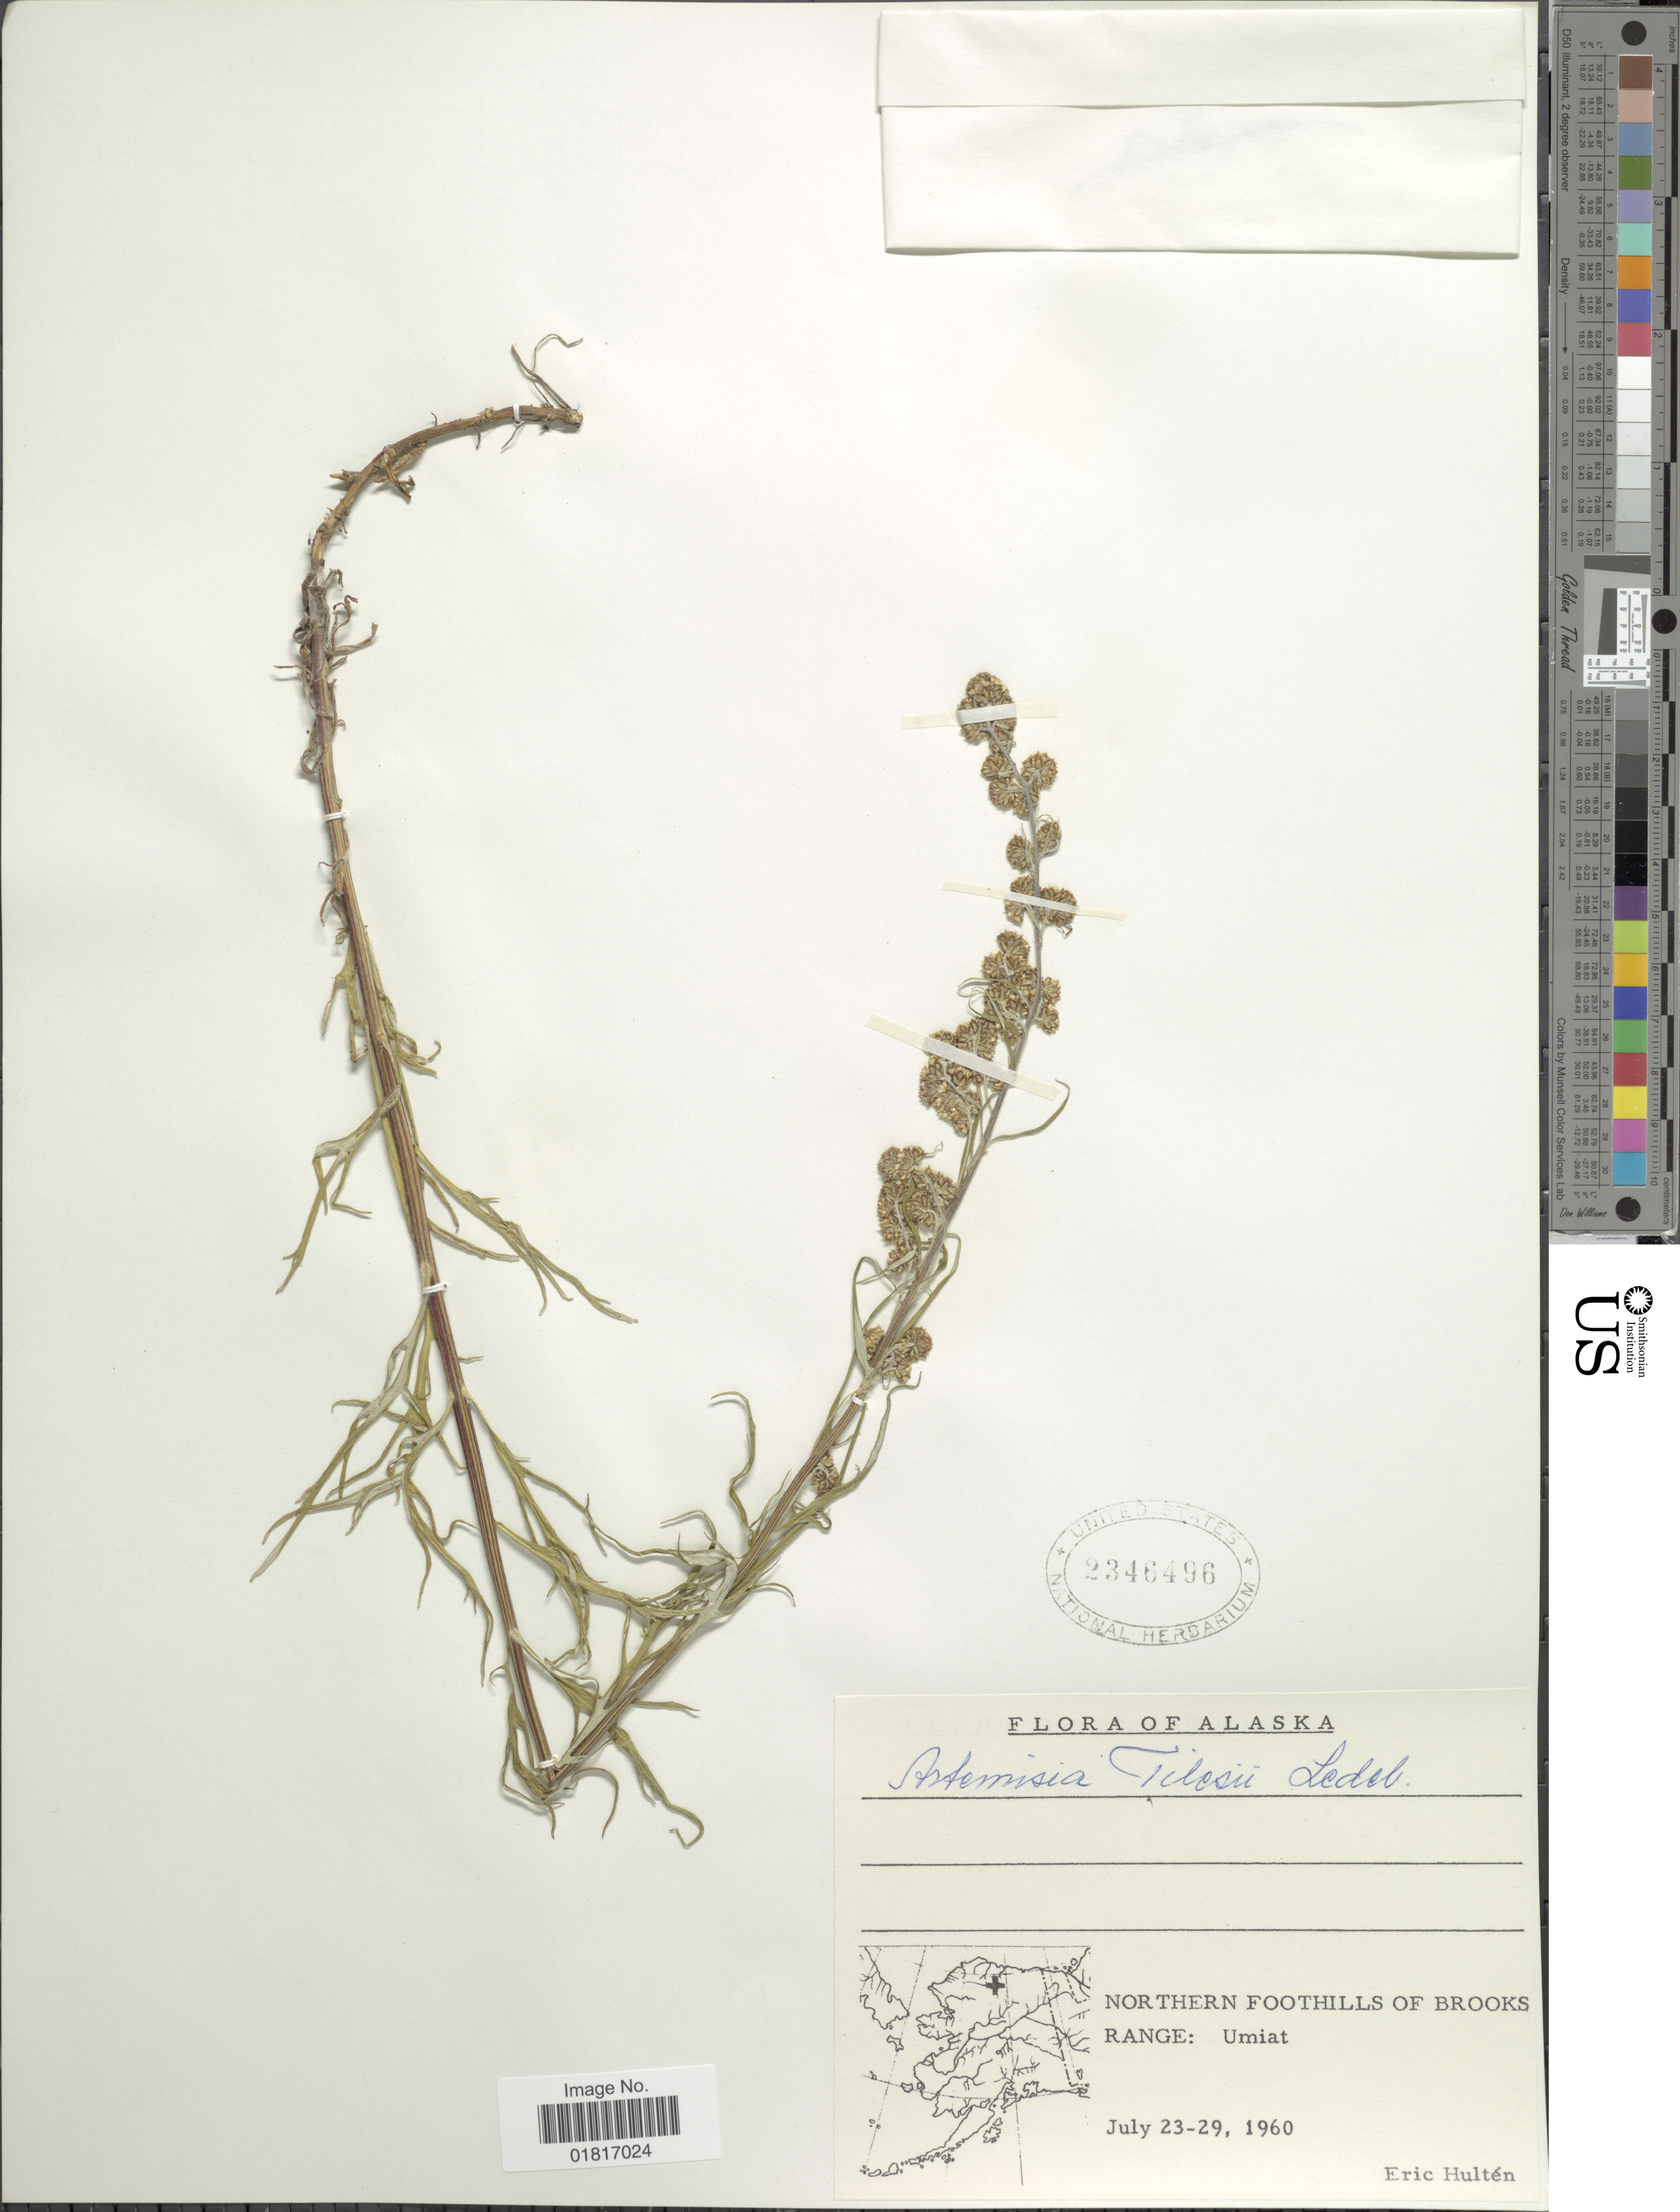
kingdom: Plantae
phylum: Tracheophyta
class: Magnoliopsida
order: Asterales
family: Asteraceae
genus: Artemisia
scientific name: Artemisia tilesii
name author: Ledeb.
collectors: E. G. Hultén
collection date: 1960-07-23/1960-07-29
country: United States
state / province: Alaska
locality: Northern Foothills of Brooks Range: Umiat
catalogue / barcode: US 2346496